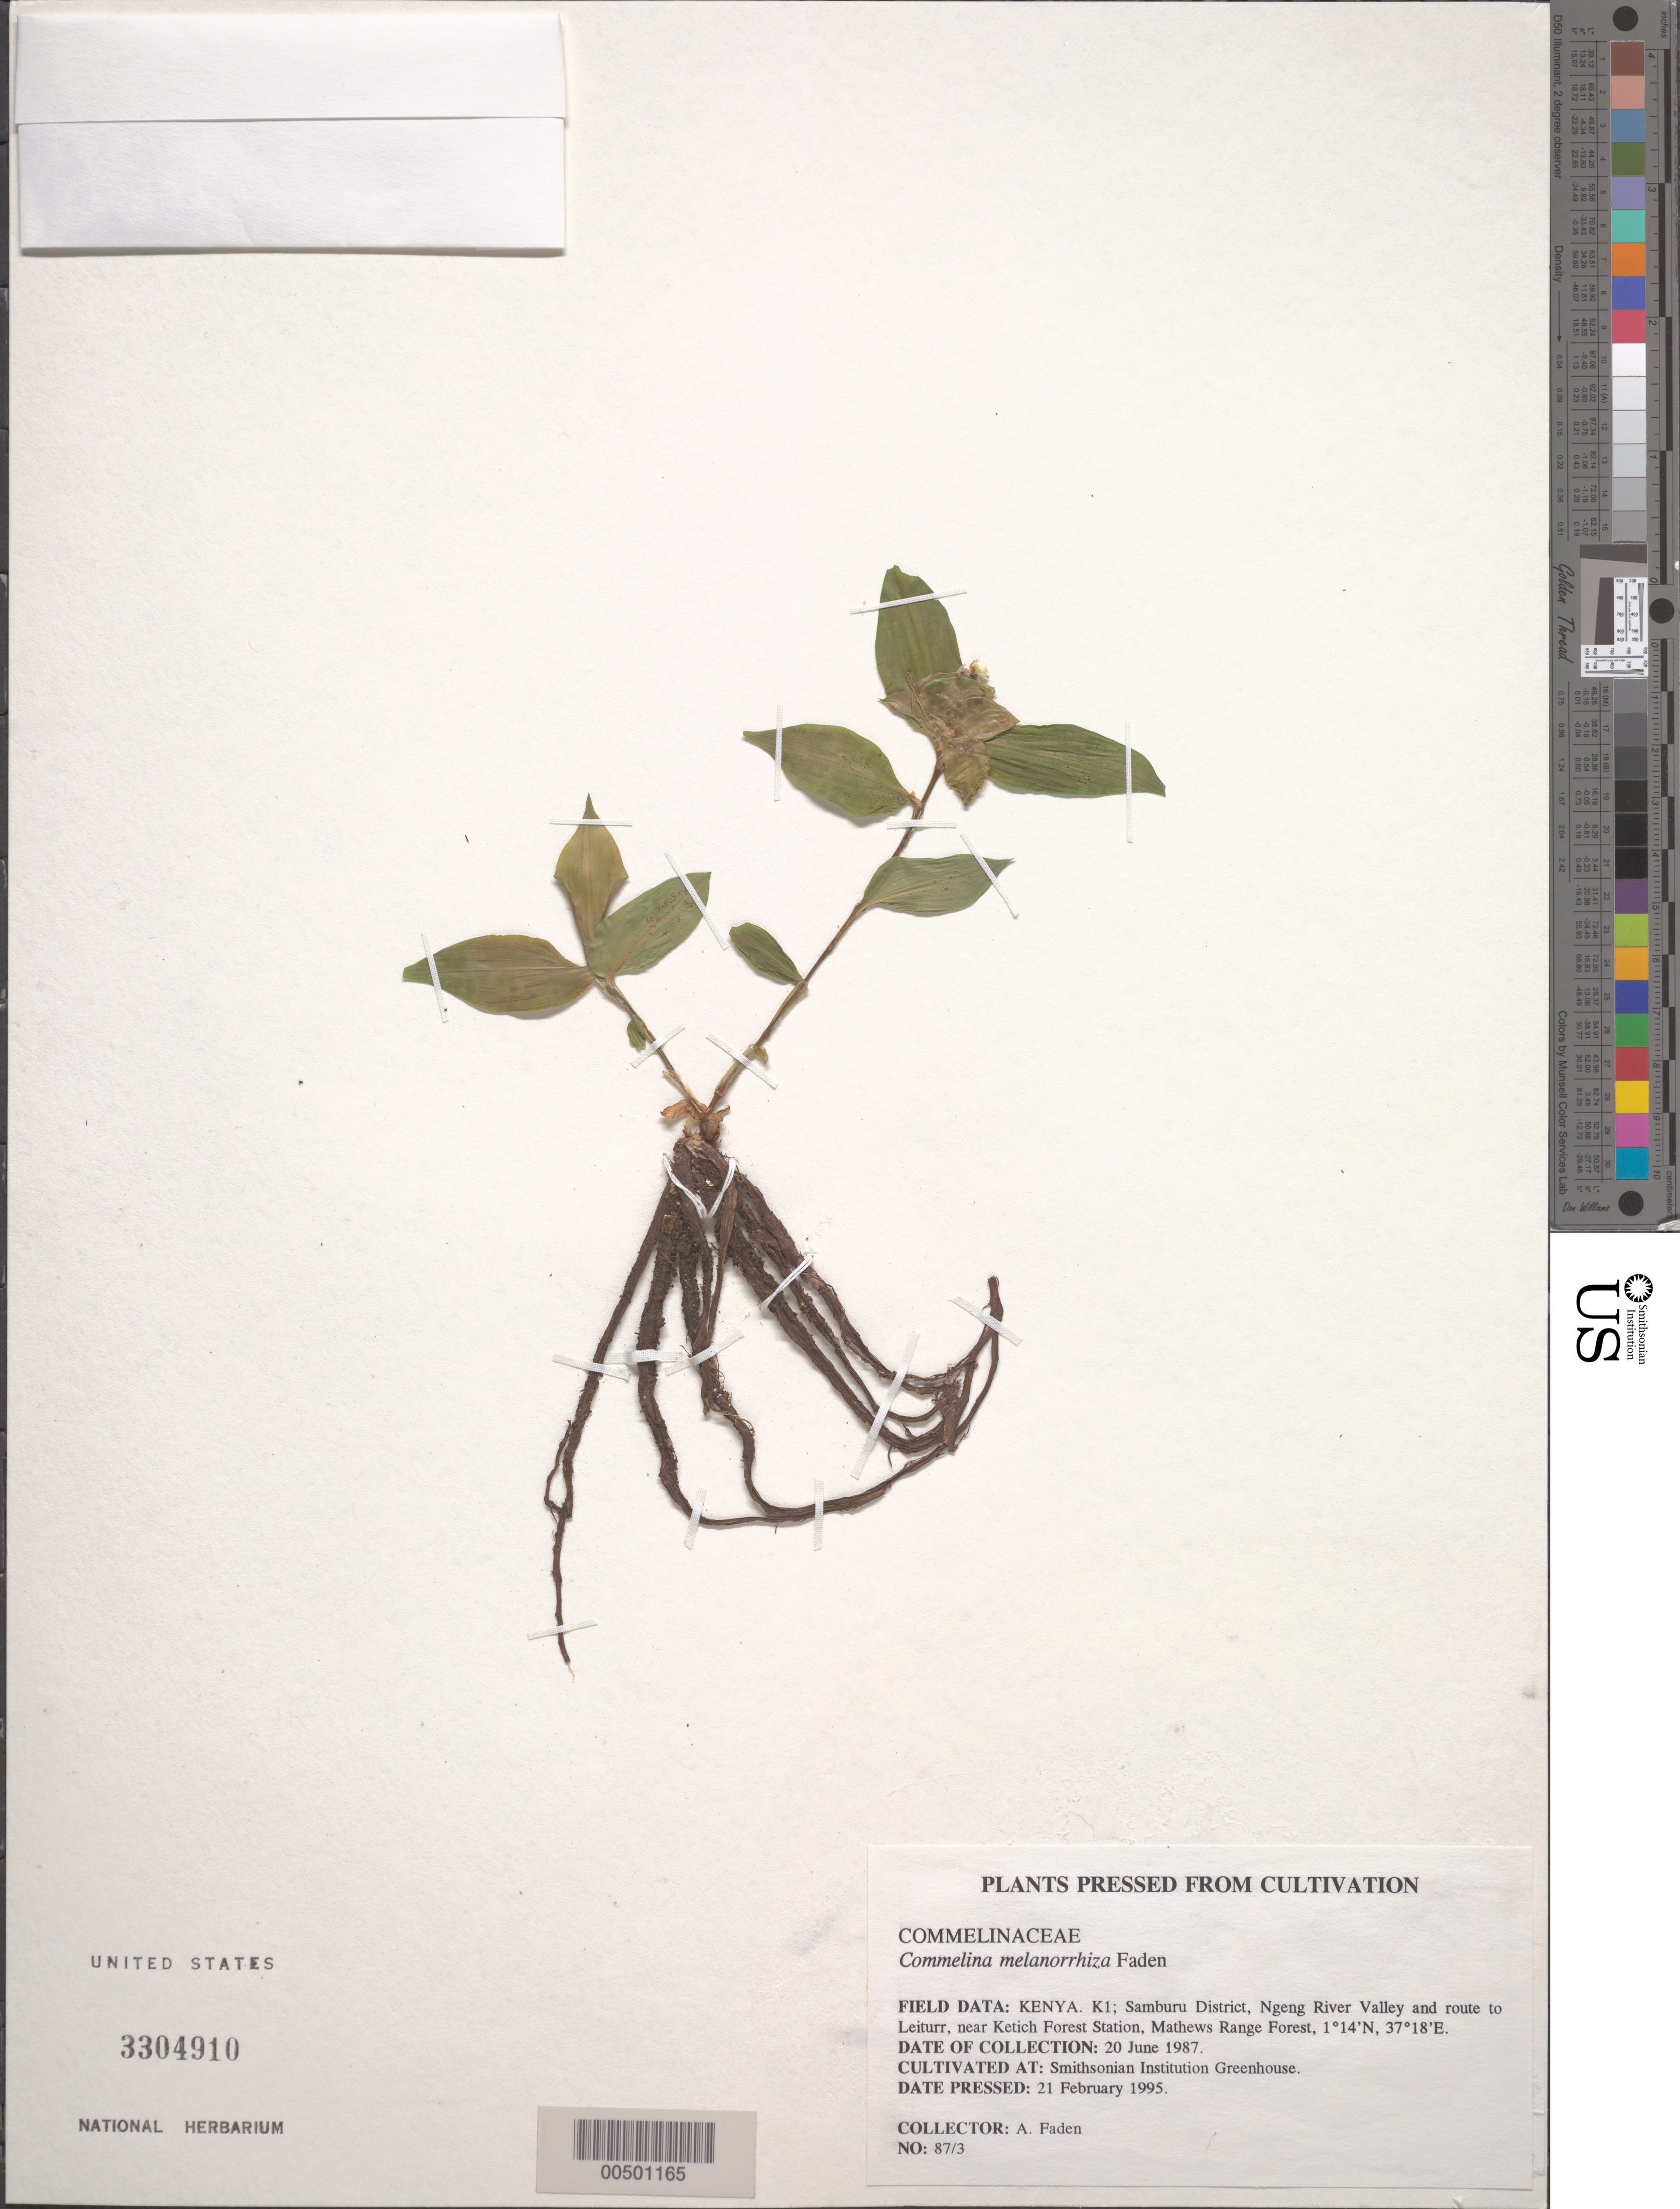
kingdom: Plantae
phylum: Tracheophyta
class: Liliopsida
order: Commelinales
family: Commelinaceae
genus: Commelina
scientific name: Commelina melanorrhiza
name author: Faden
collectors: A. J. Faden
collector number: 87/3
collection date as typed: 20 Jun 1987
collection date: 1987-06-20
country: Kenya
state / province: Samburu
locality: Ngeng river valley and route to leiturr, near ketich forest station, mathews range forest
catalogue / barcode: US 3304910